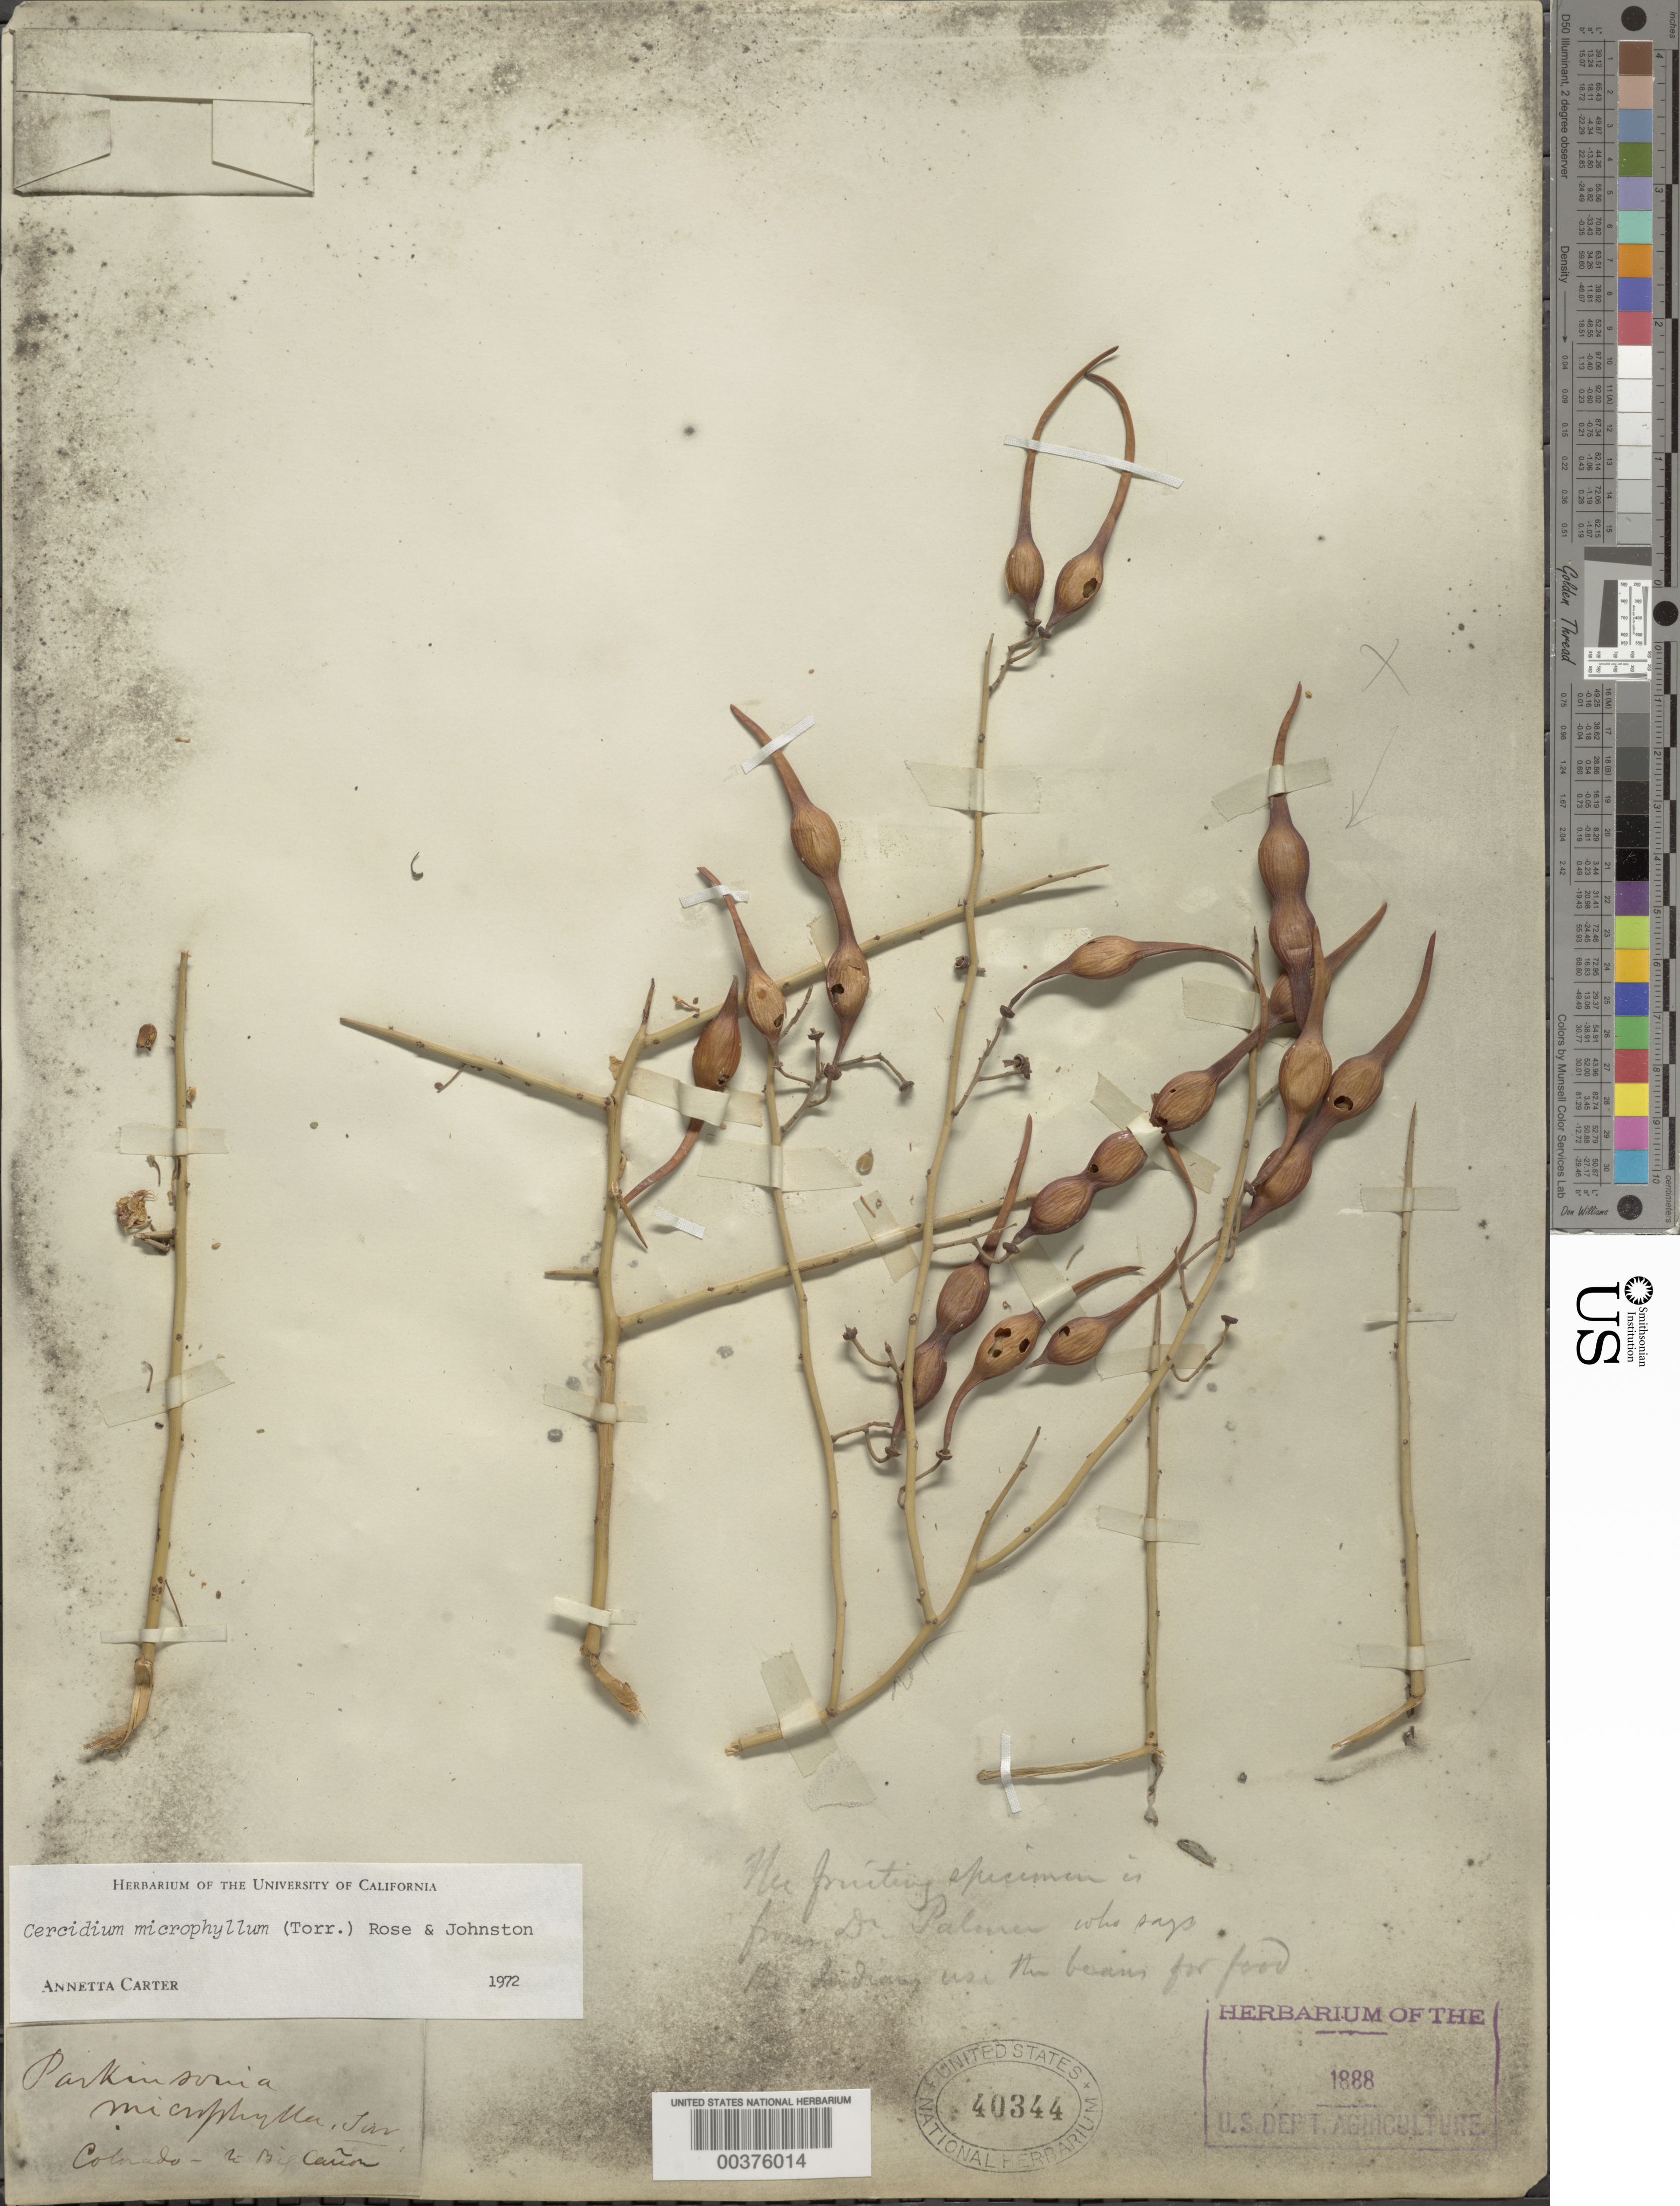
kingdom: Plantae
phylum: Tracheophyta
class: Magnoliopsida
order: Fabales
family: Fabaceae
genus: Parkinsonia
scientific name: Parkinsonia microphylla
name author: Torr.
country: United States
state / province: Arizona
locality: Colorado by canon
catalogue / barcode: US 40344